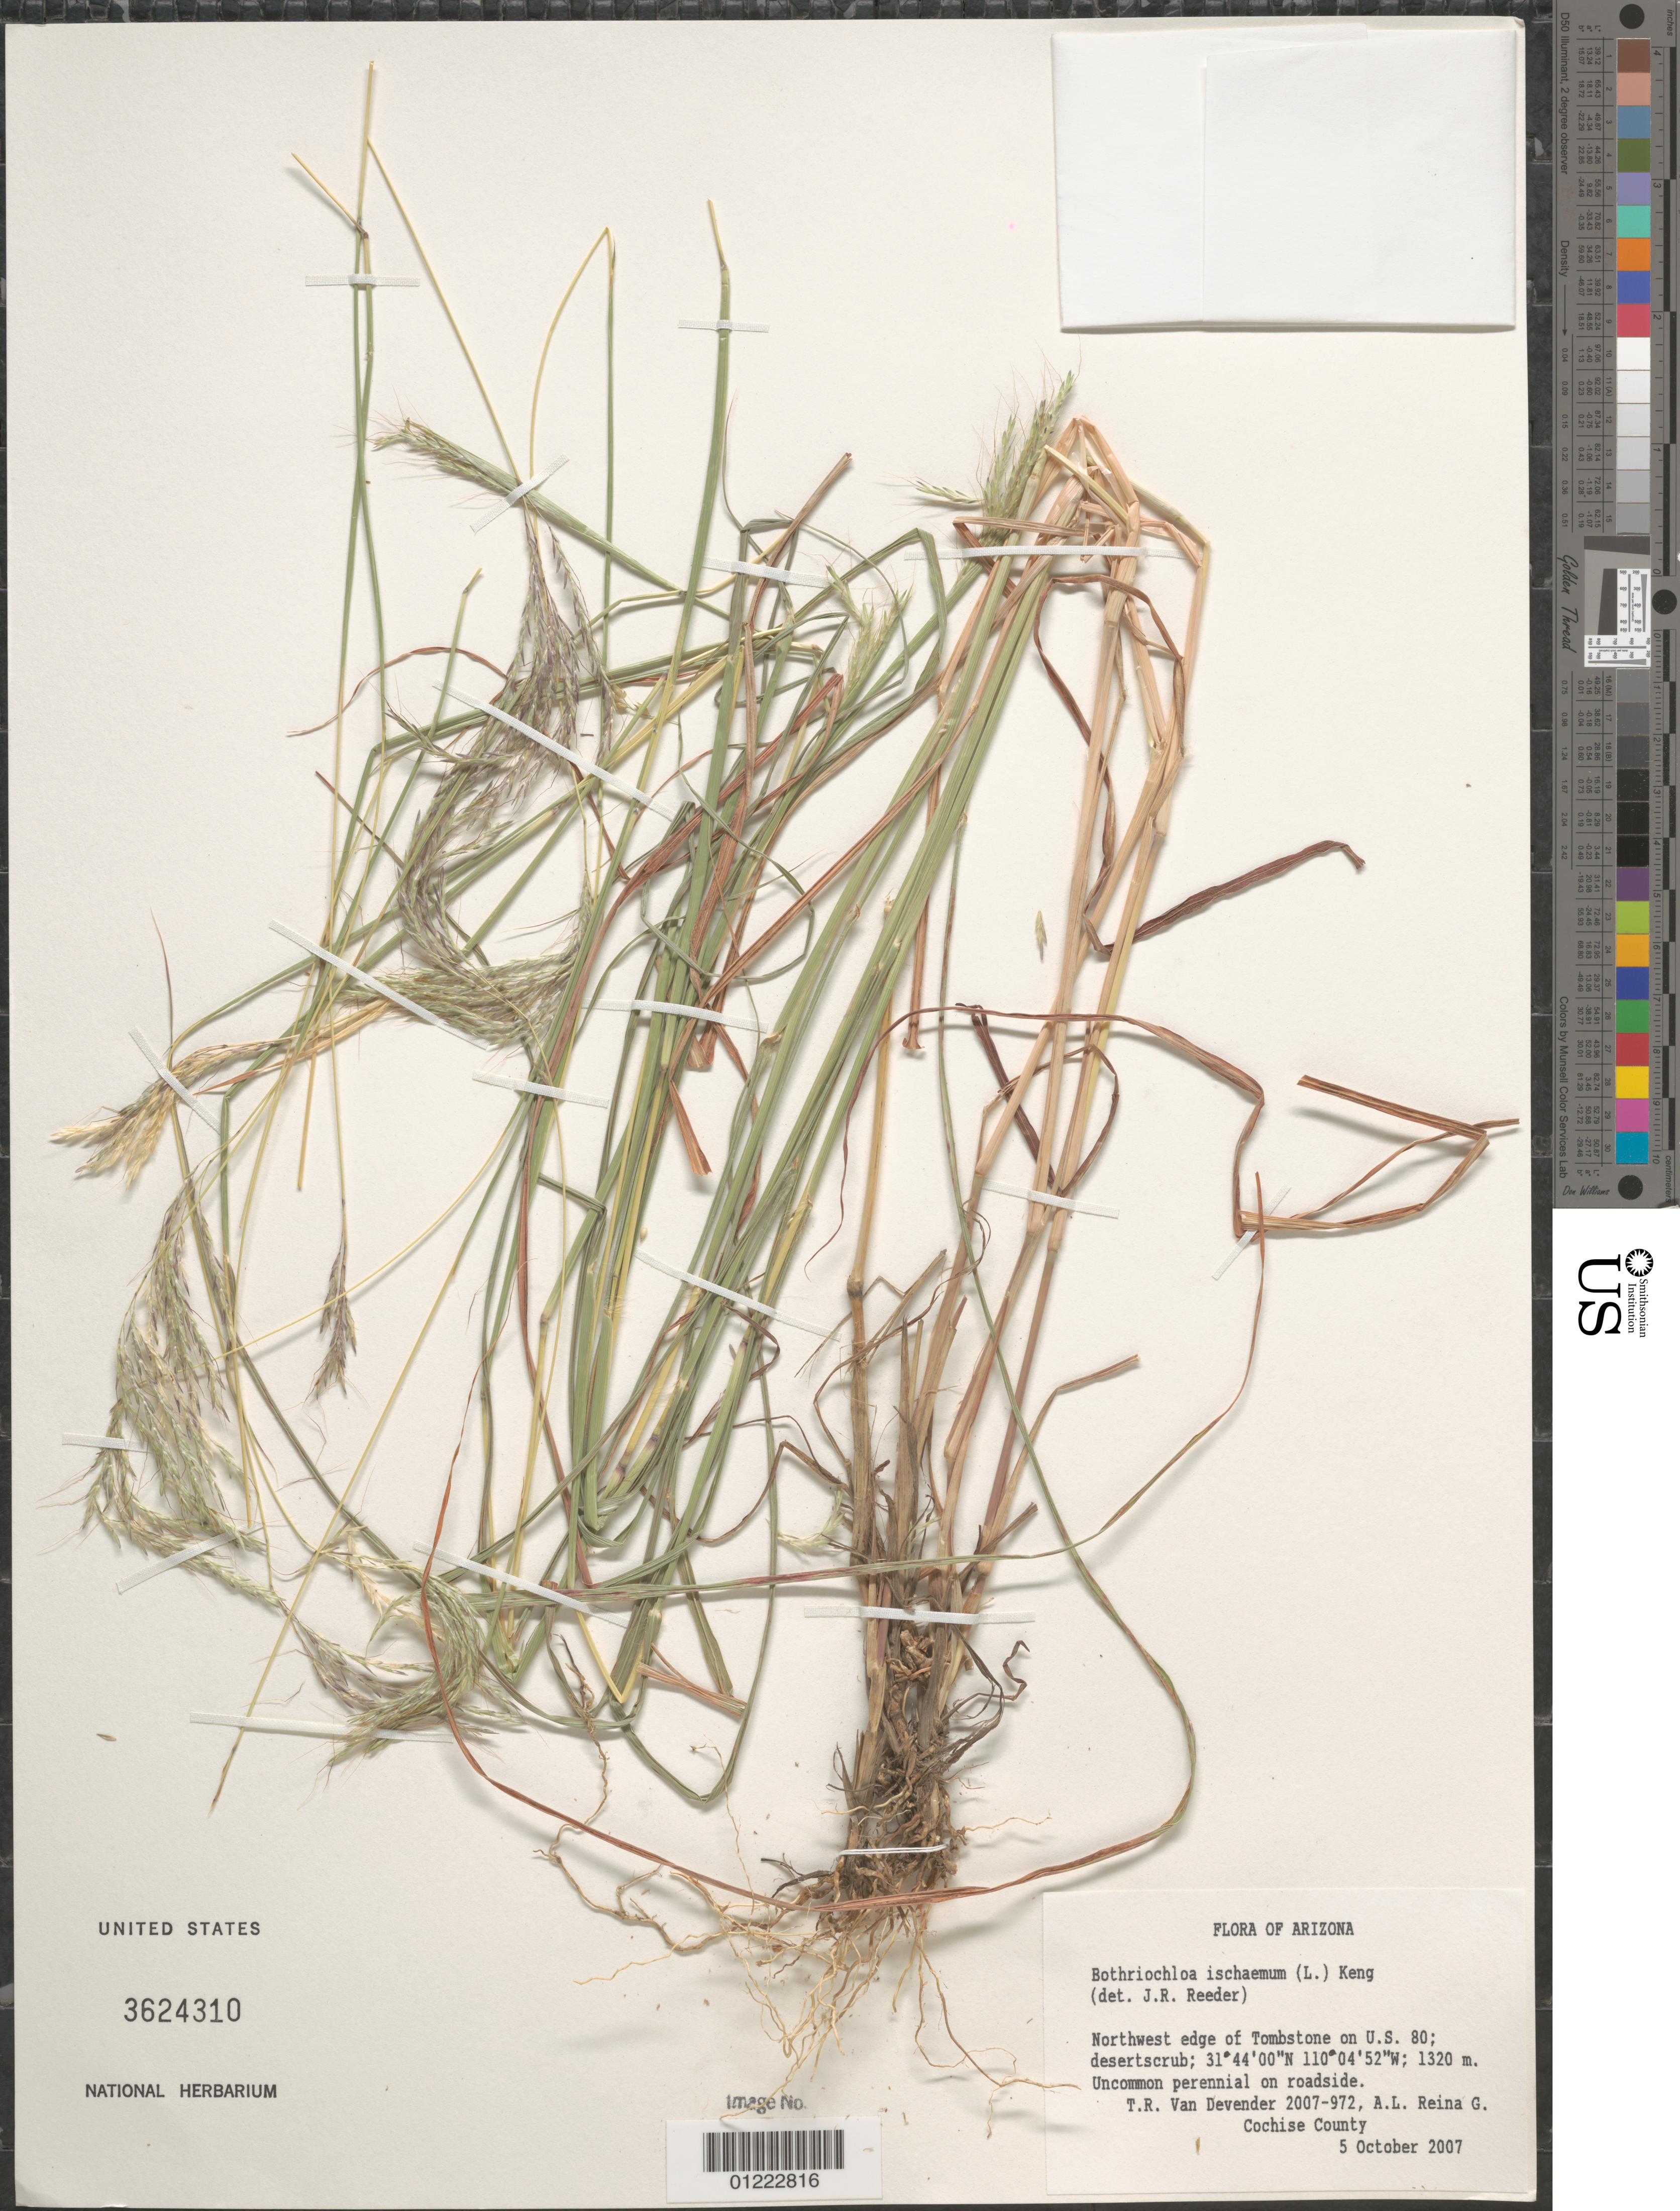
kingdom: Plantae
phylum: Tracheophyta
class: Liliopsida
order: Poales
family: Poaceae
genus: Bothriochloa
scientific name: Bothriochloa ischaemum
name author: (L.) Keng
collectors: T. R. Van Devender & A. L. Reina G.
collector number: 2007-972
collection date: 2007-10-05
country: United States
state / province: Arizona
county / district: Cochise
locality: Northwest edge of Tombstone on U.S. 80; desert scrub;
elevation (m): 1320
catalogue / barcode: US 3624310